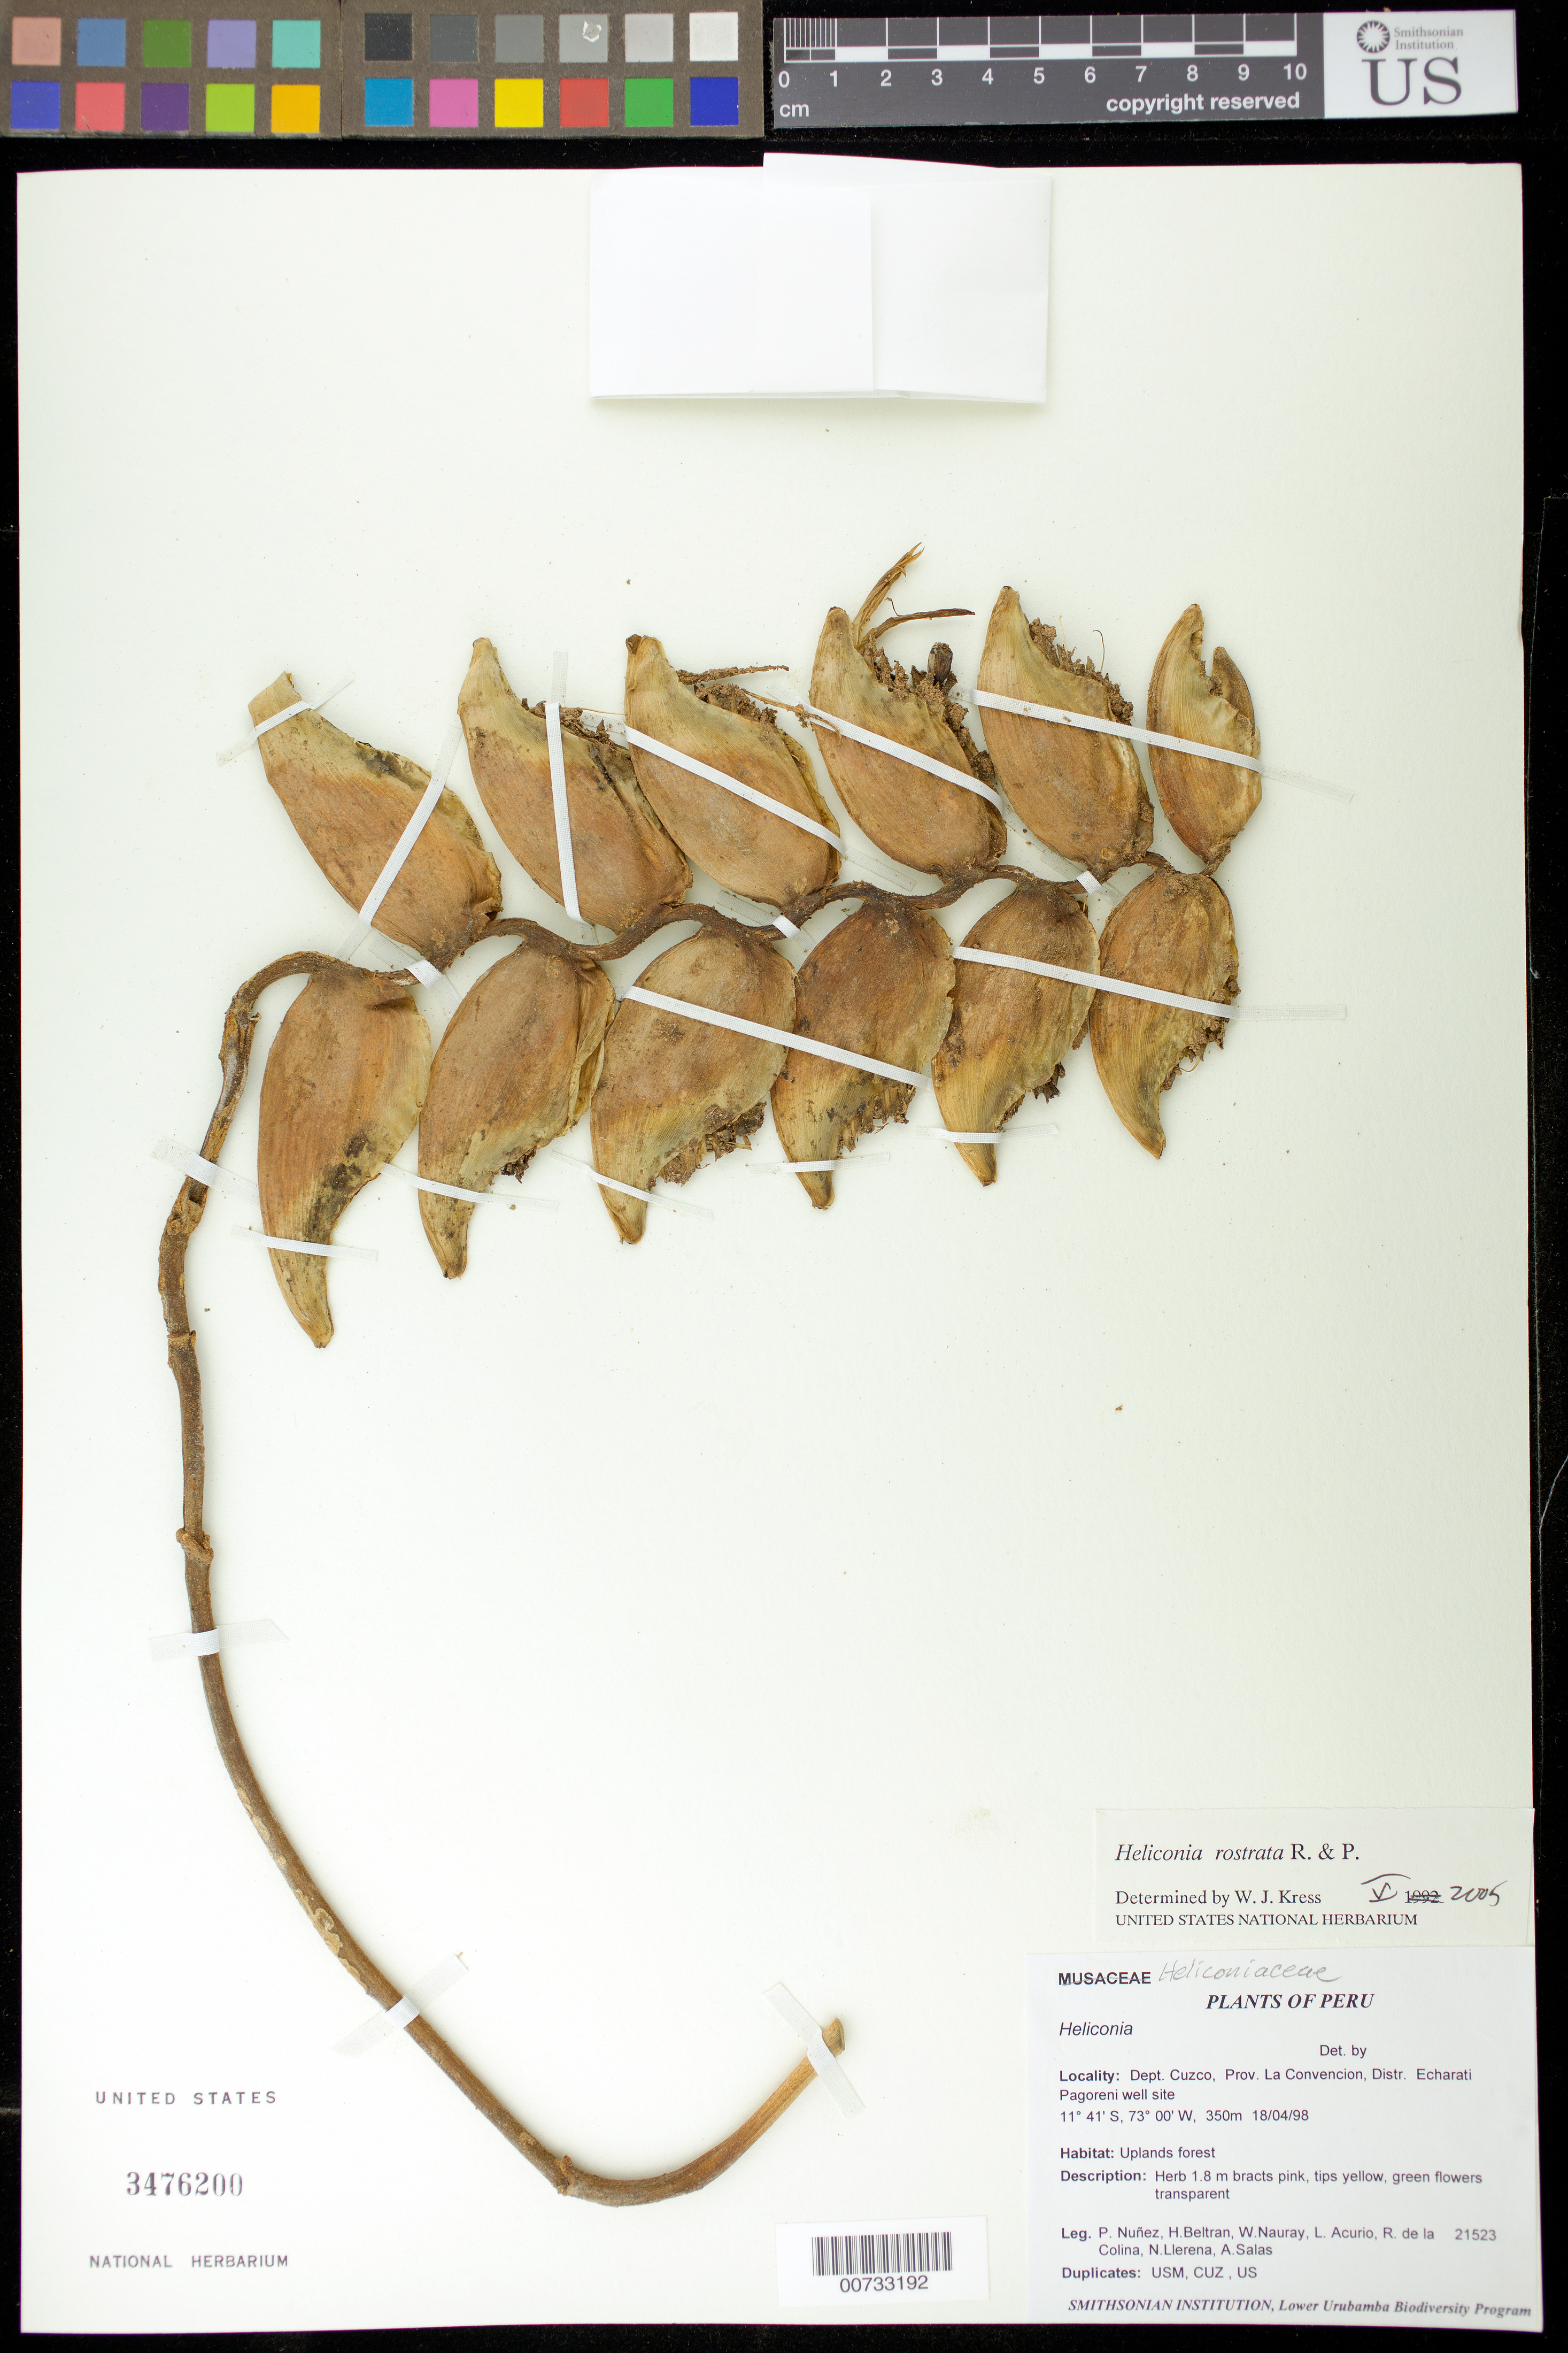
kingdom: Plantae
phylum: Tracheophyta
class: Liliopsida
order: Zingiberales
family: Heliconiaceae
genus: Heliconia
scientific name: Heliconia rostrata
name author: Ruiz & Pav.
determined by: Kress, W. J., (US), Smithsonian Institution - National Museum of Natural History (UNITED STATES)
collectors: P. Núñez V. & H. Beltrán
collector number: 21523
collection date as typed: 18 Apr 1998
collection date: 1998-04-18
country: Peru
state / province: Cusco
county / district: La Convención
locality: distr. Echarati Pagoreni well site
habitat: Uplands forest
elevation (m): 350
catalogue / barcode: US 3476200